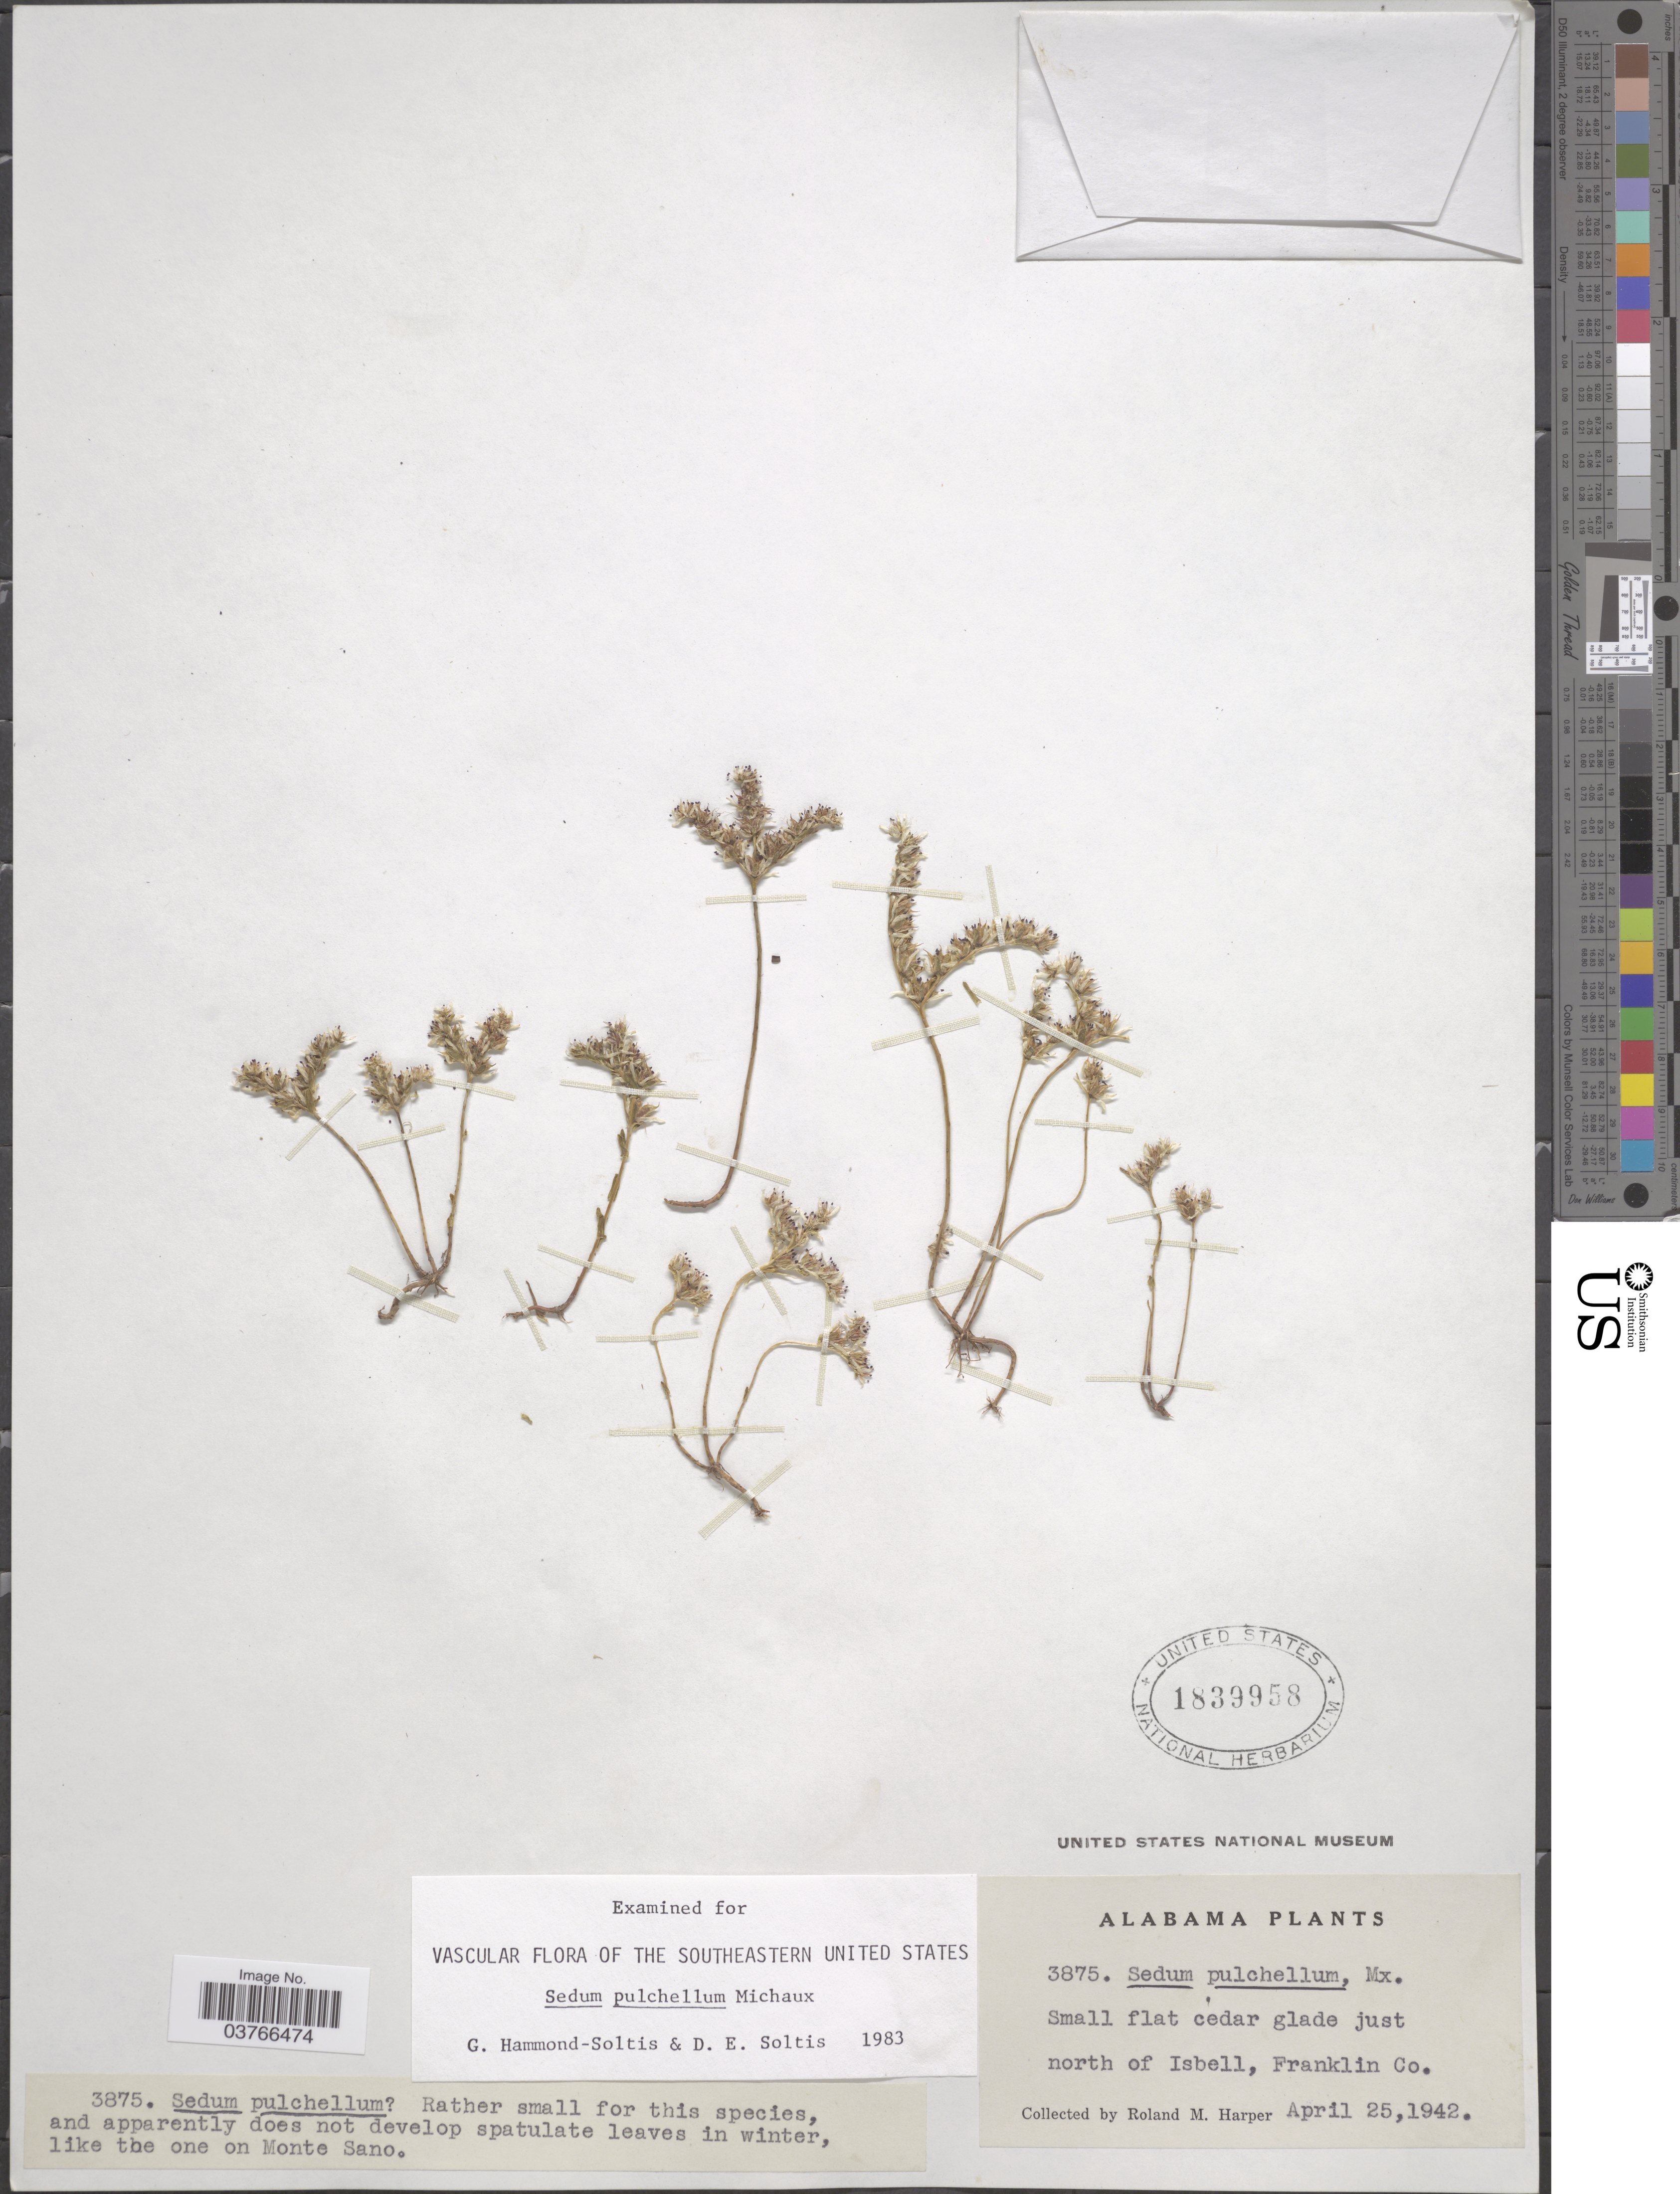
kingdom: Plantae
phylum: Tracheophyta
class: Magnoliopsida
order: Saxifragales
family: Crassulaceae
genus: Sedum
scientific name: Sedum pulchellum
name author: Michx.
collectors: R. M. Harper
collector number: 3875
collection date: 1942-04-25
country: United States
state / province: Alabama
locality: Small flat cedar glade just north of Isbell, Franklin Co.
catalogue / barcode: US 1839958